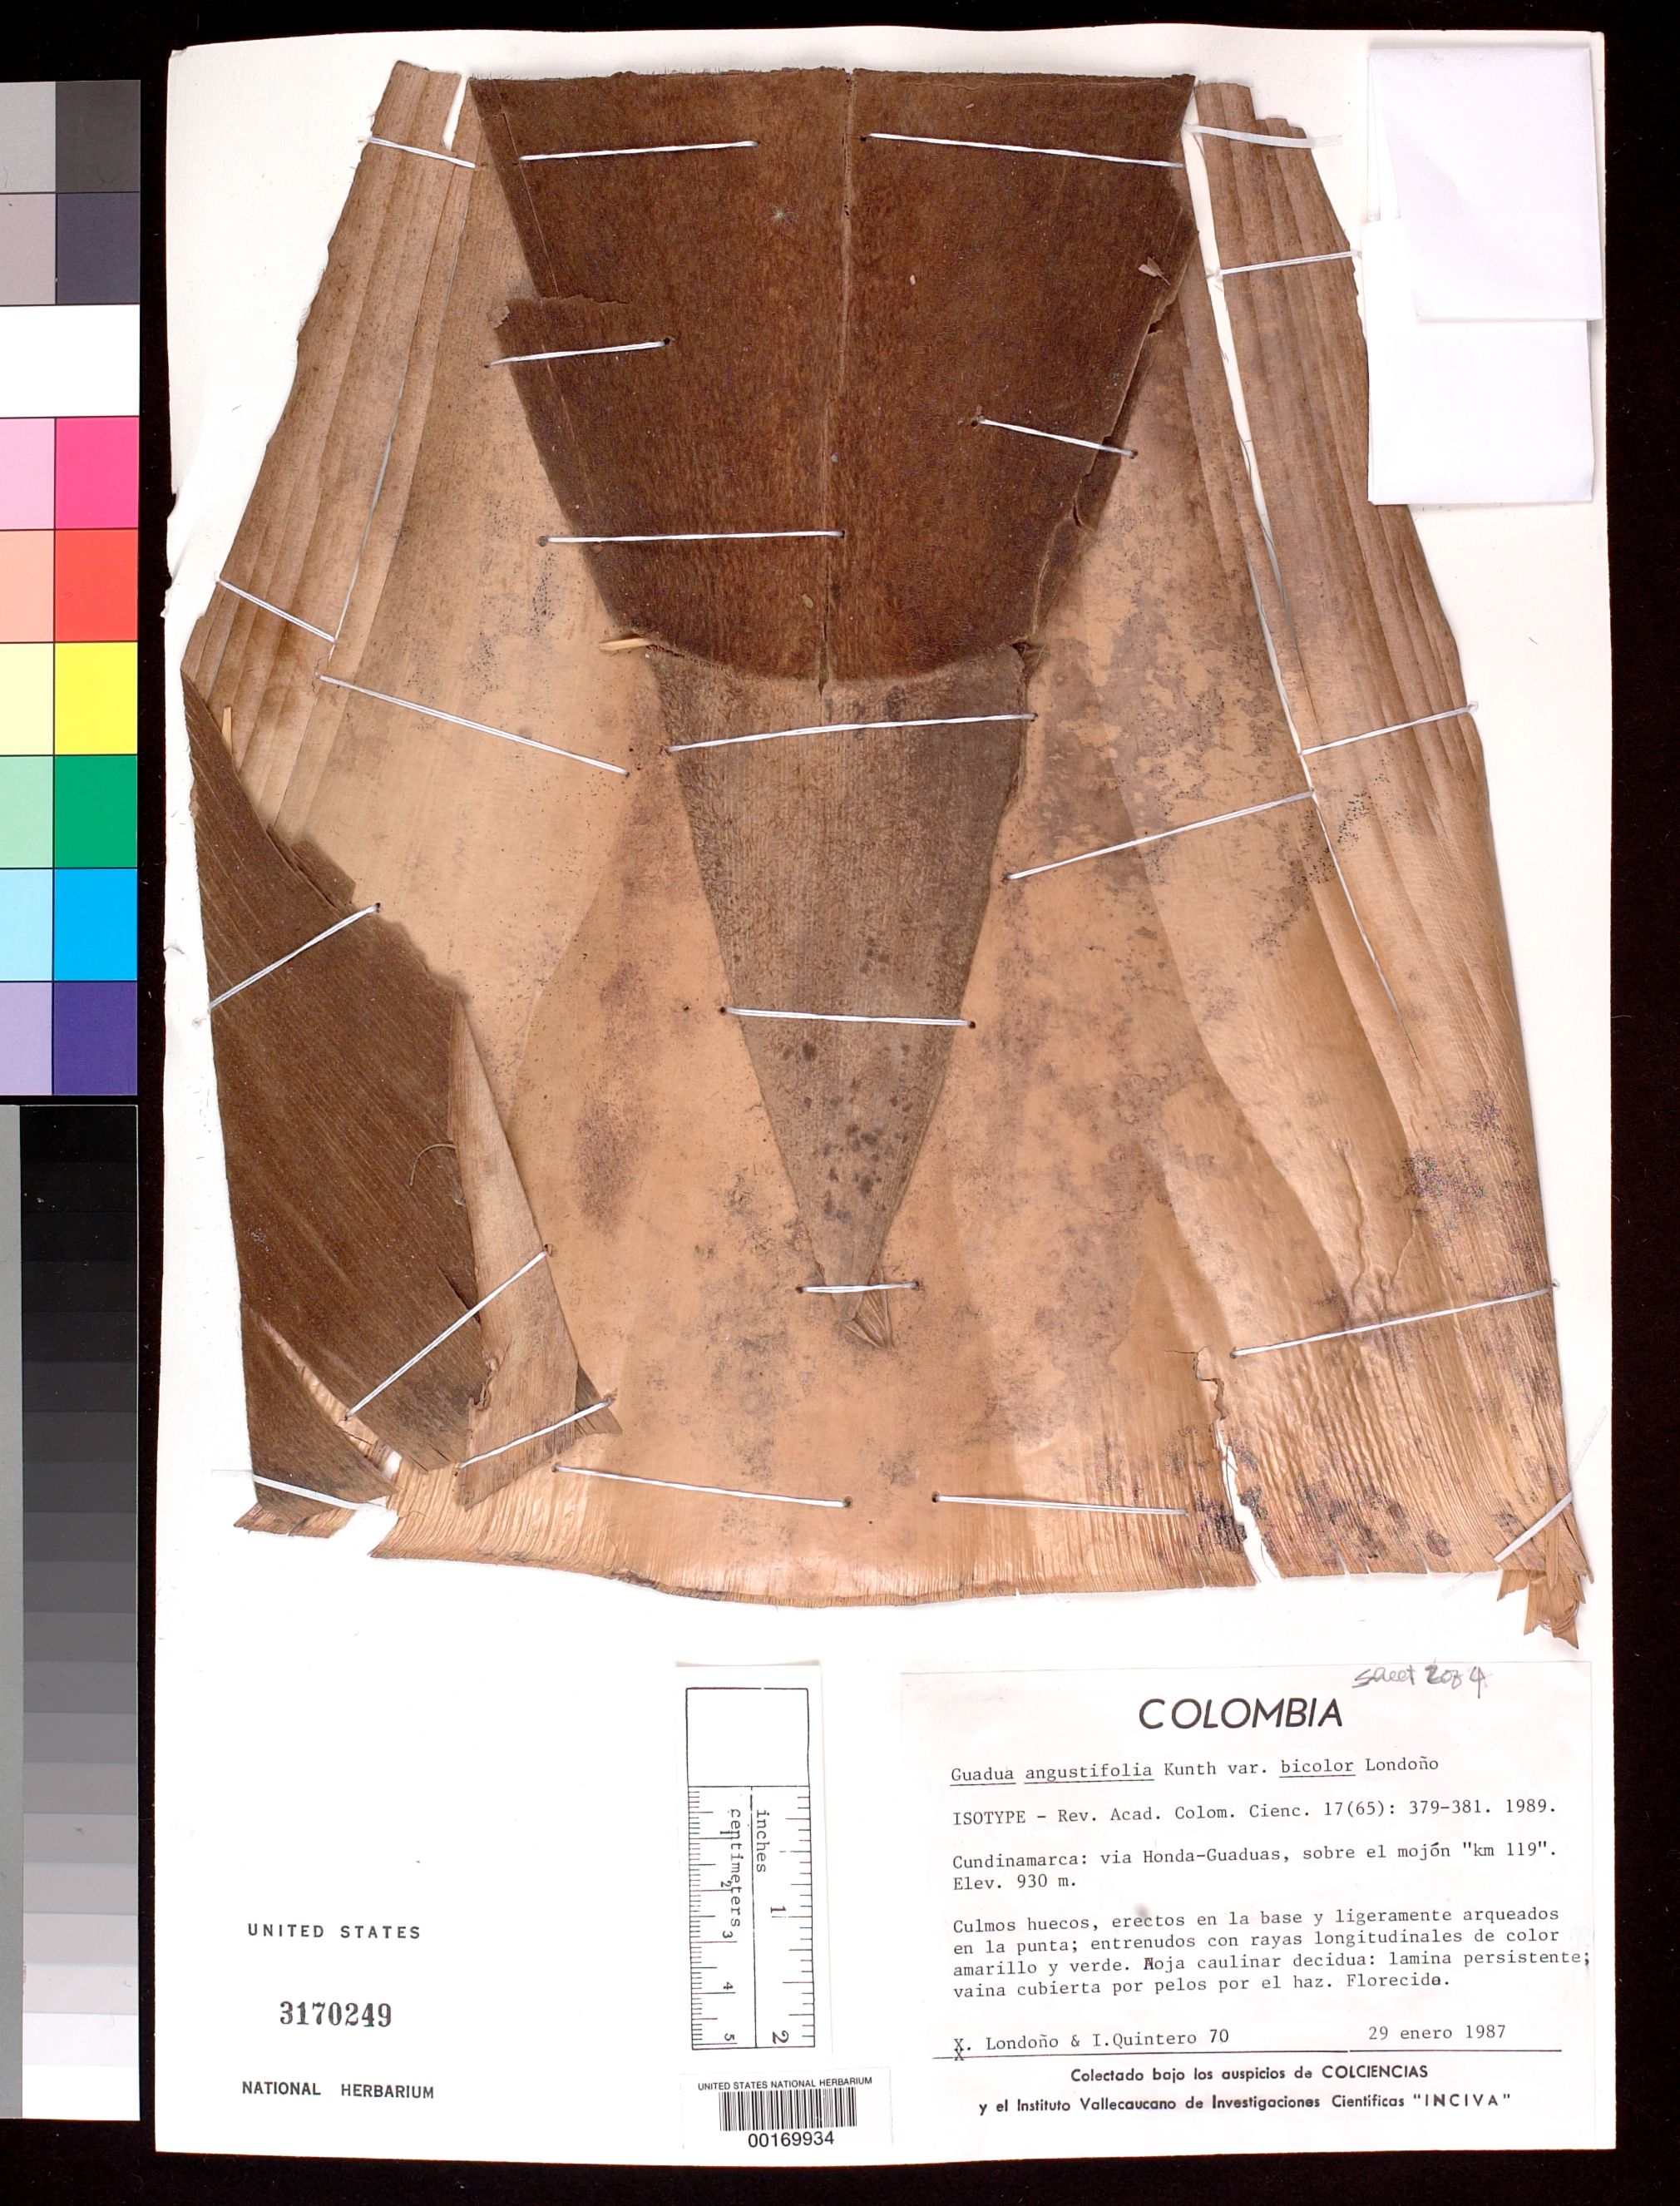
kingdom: Plantae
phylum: Tracheophyta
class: Liliopsida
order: Poales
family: Poaceae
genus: Guadua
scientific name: Guadua angustifolia var. bicolor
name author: Londoño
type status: Isotype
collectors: X. Londoño & I. Quintero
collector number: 70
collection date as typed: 29 Jan 1987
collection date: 1987-01-29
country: Colombia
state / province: Cundinamarca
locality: Via Honda-Guaduas, around marker km 119.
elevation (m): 930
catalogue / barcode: US 3170249